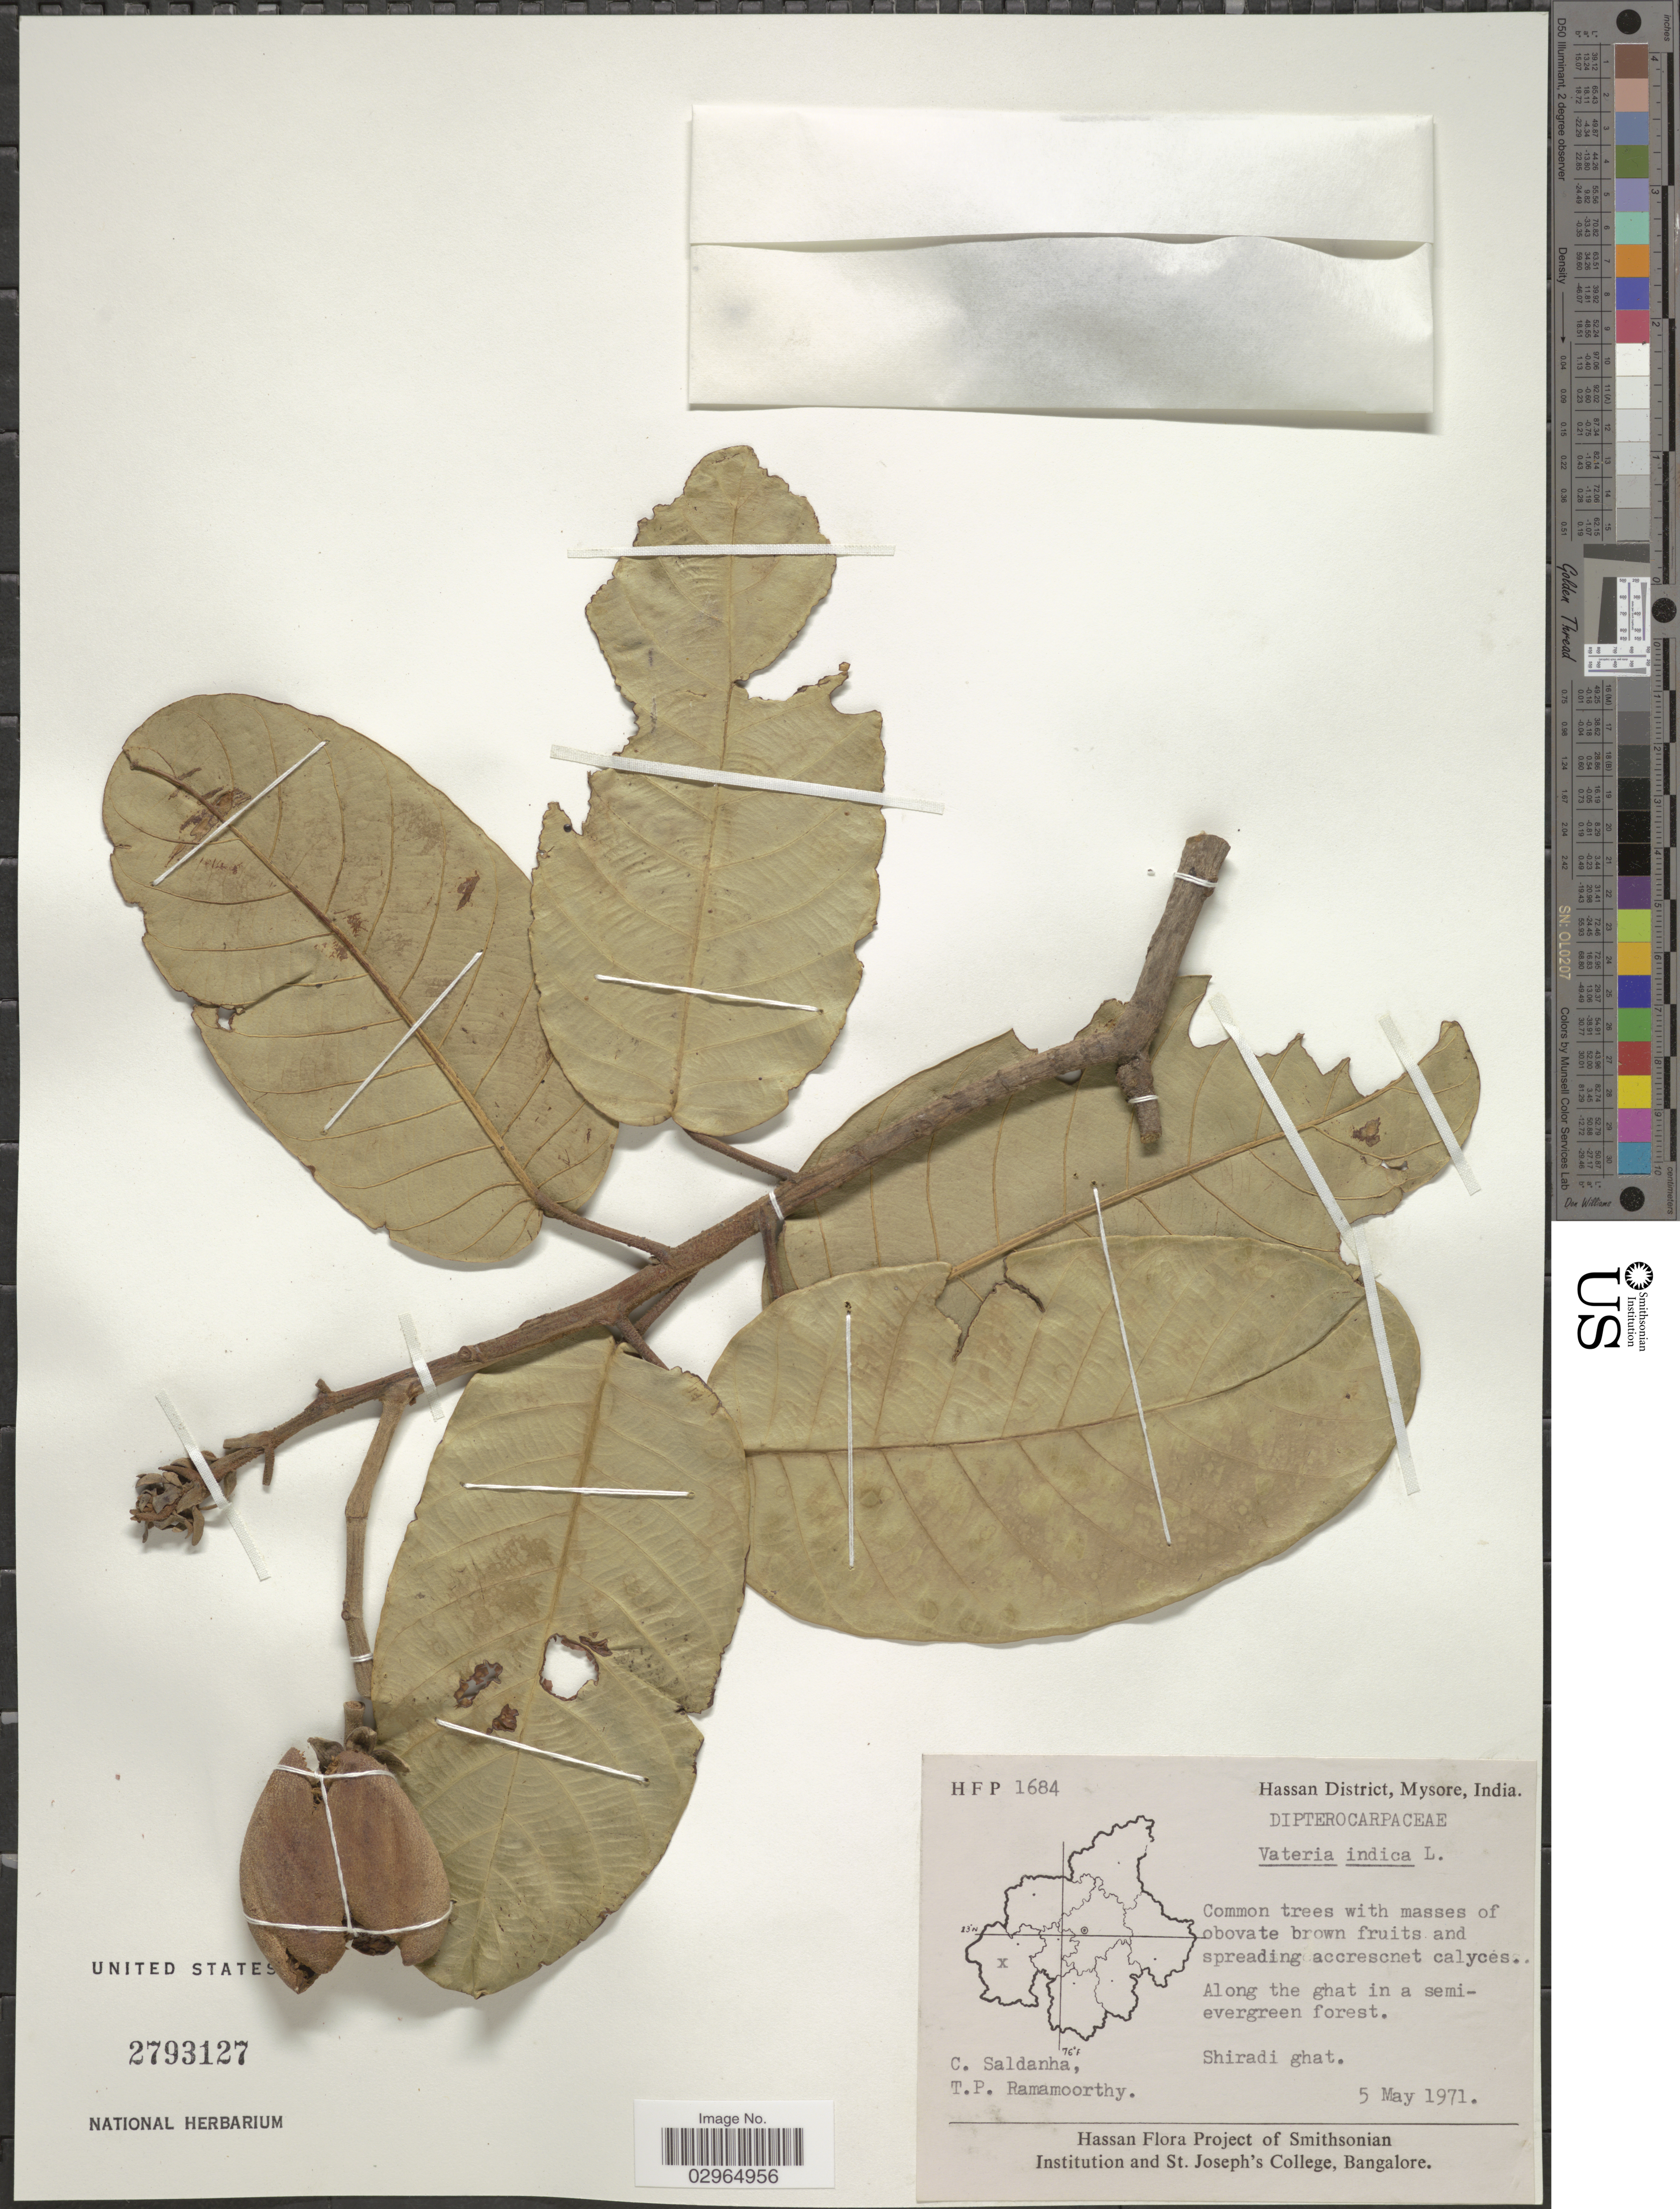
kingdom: Plantae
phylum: Tracheophyta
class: Magnoliopsida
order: Malvales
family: Dipterocarpaceae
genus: Vateria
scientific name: Vateria indica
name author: L.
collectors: C. J. Saldanha & T. P. Ramamoorthy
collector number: HFP 1684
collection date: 1971-05-05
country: India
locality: Hassan District, Mysore. Shiradi ghat.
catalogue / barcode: US 2793127